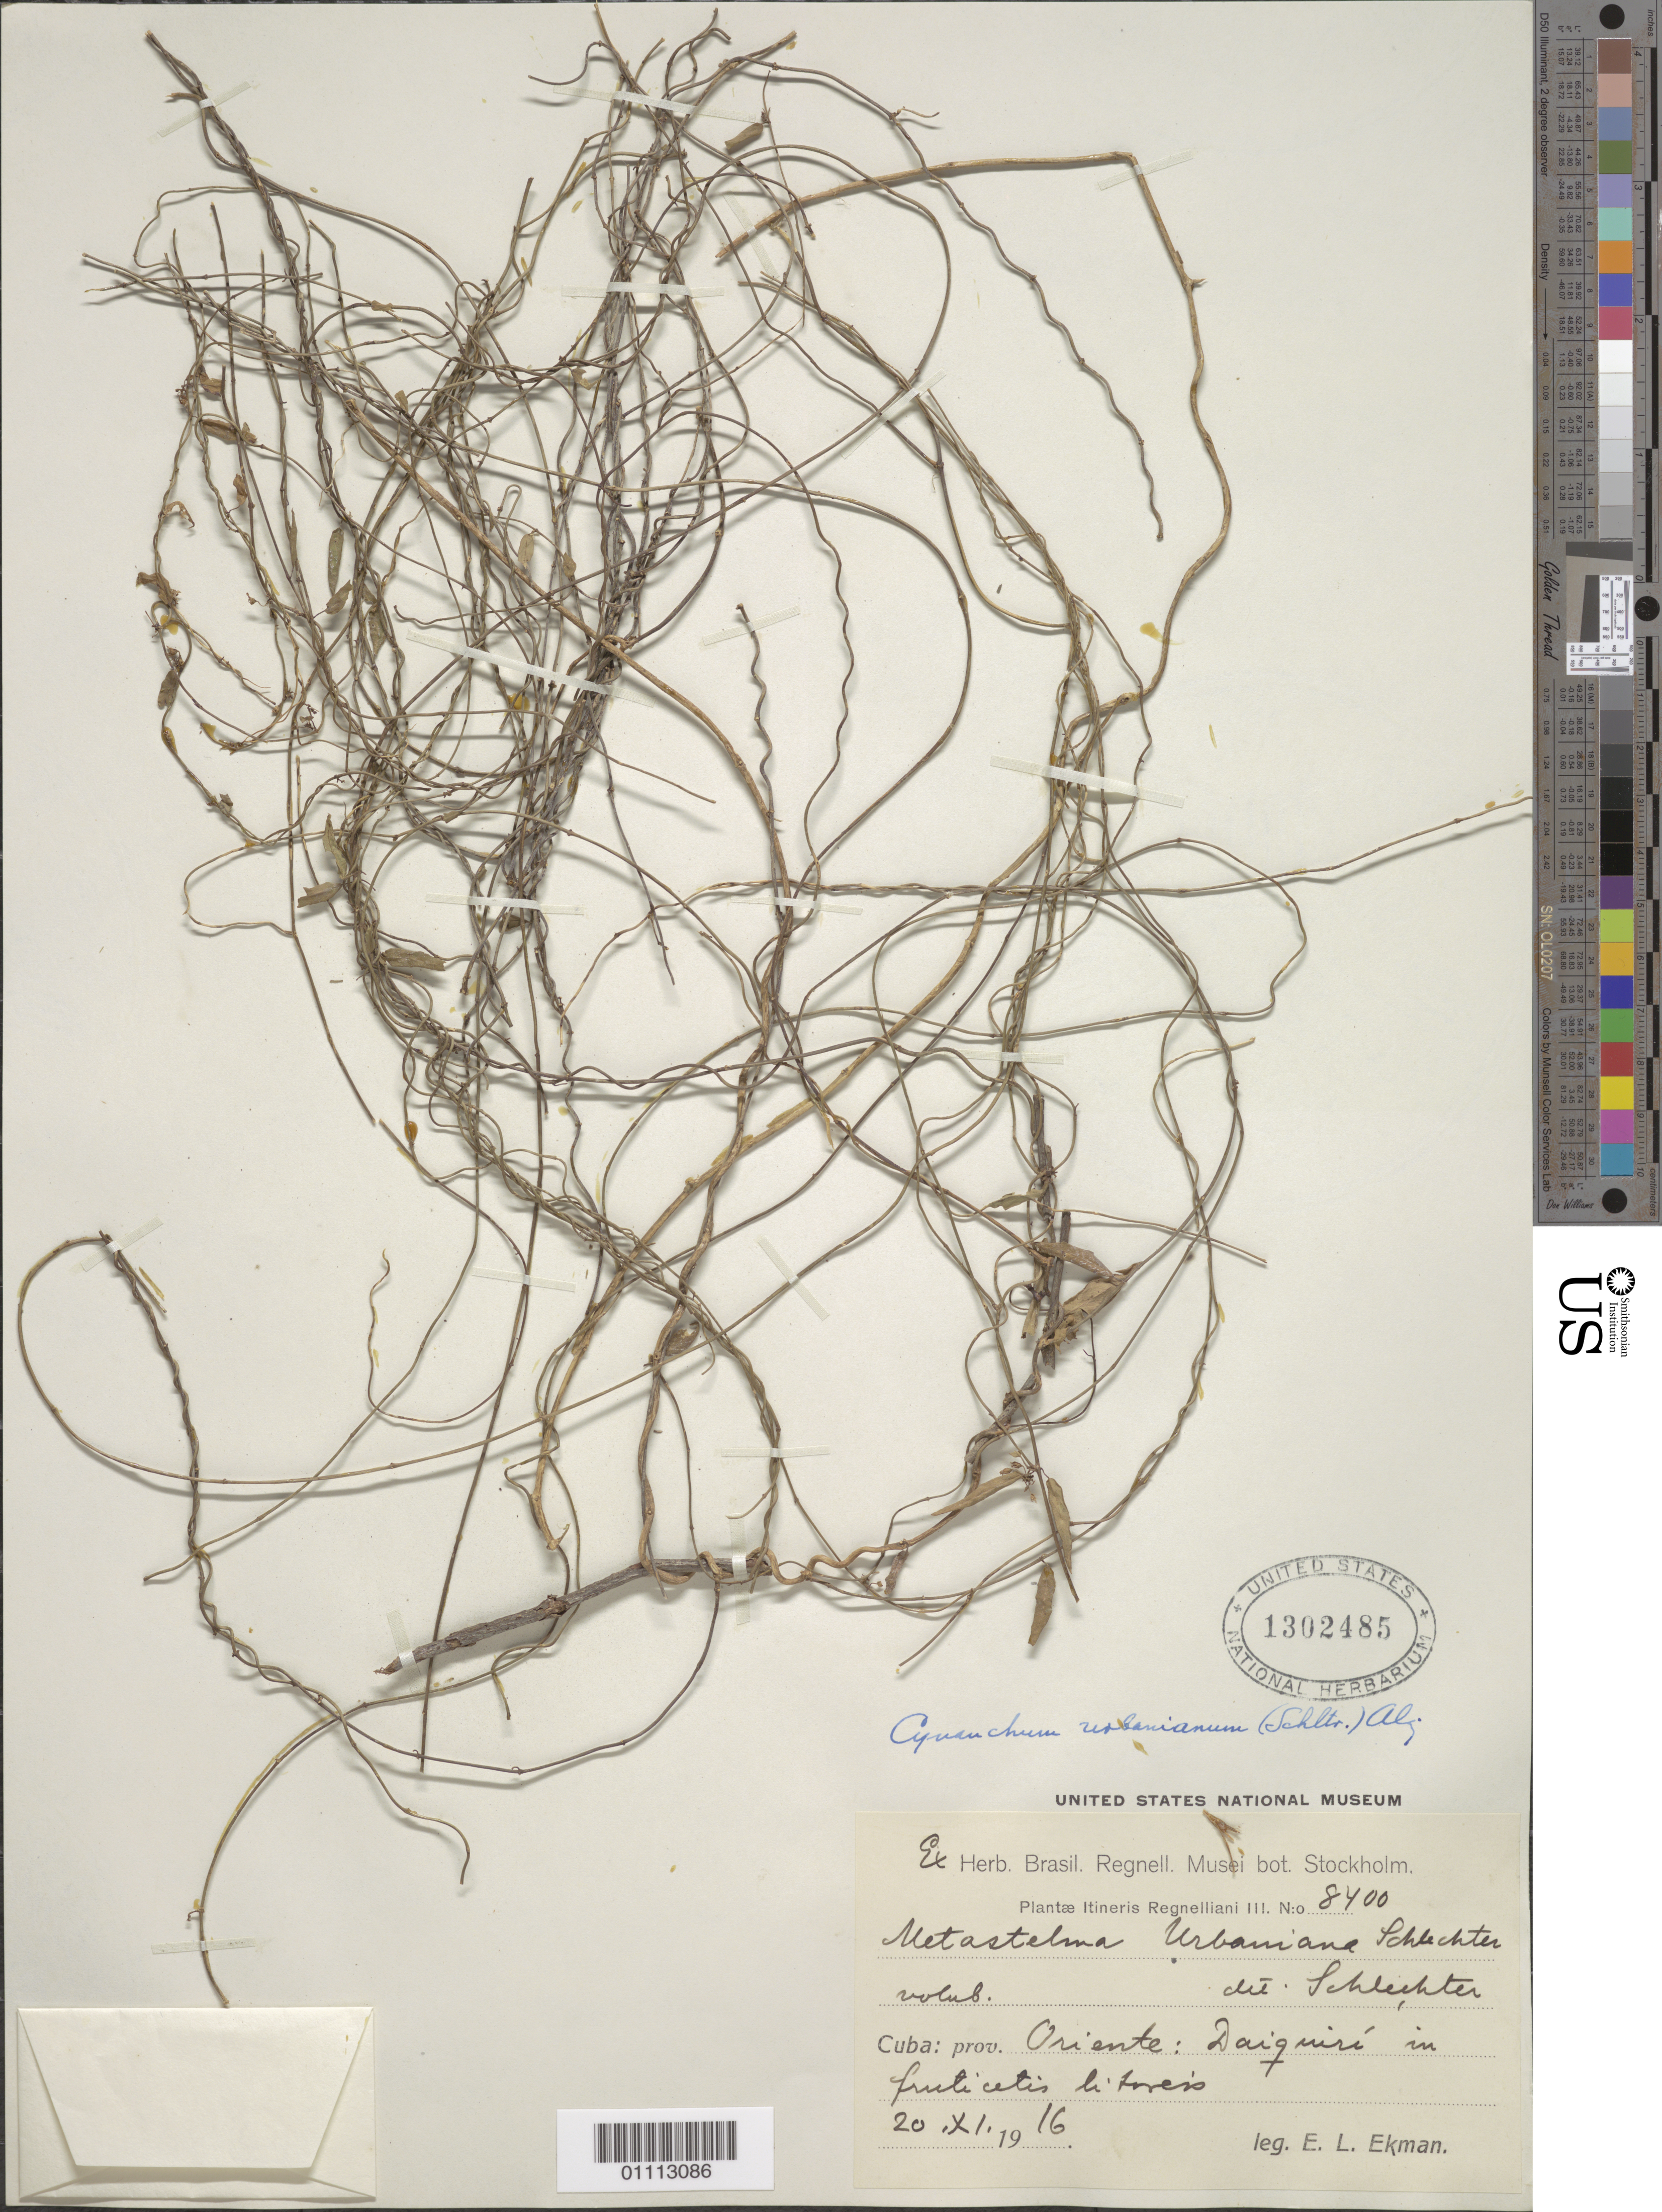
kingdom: Plantae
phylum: Tracheophyta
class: Magnoliopsida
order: Gentianales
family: Apocynaceae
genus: Cynanchum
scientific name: Cynanchum urbanianum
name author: (Schltr.) Alain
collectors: E. L. Ekman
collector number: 8400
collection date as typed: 20 Nov 1916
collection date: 1916-11-20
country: Cuba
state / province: Santiago de Cuba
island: Cuba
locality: Daiquiri in fruticetis litorex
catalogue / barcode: US 1302485